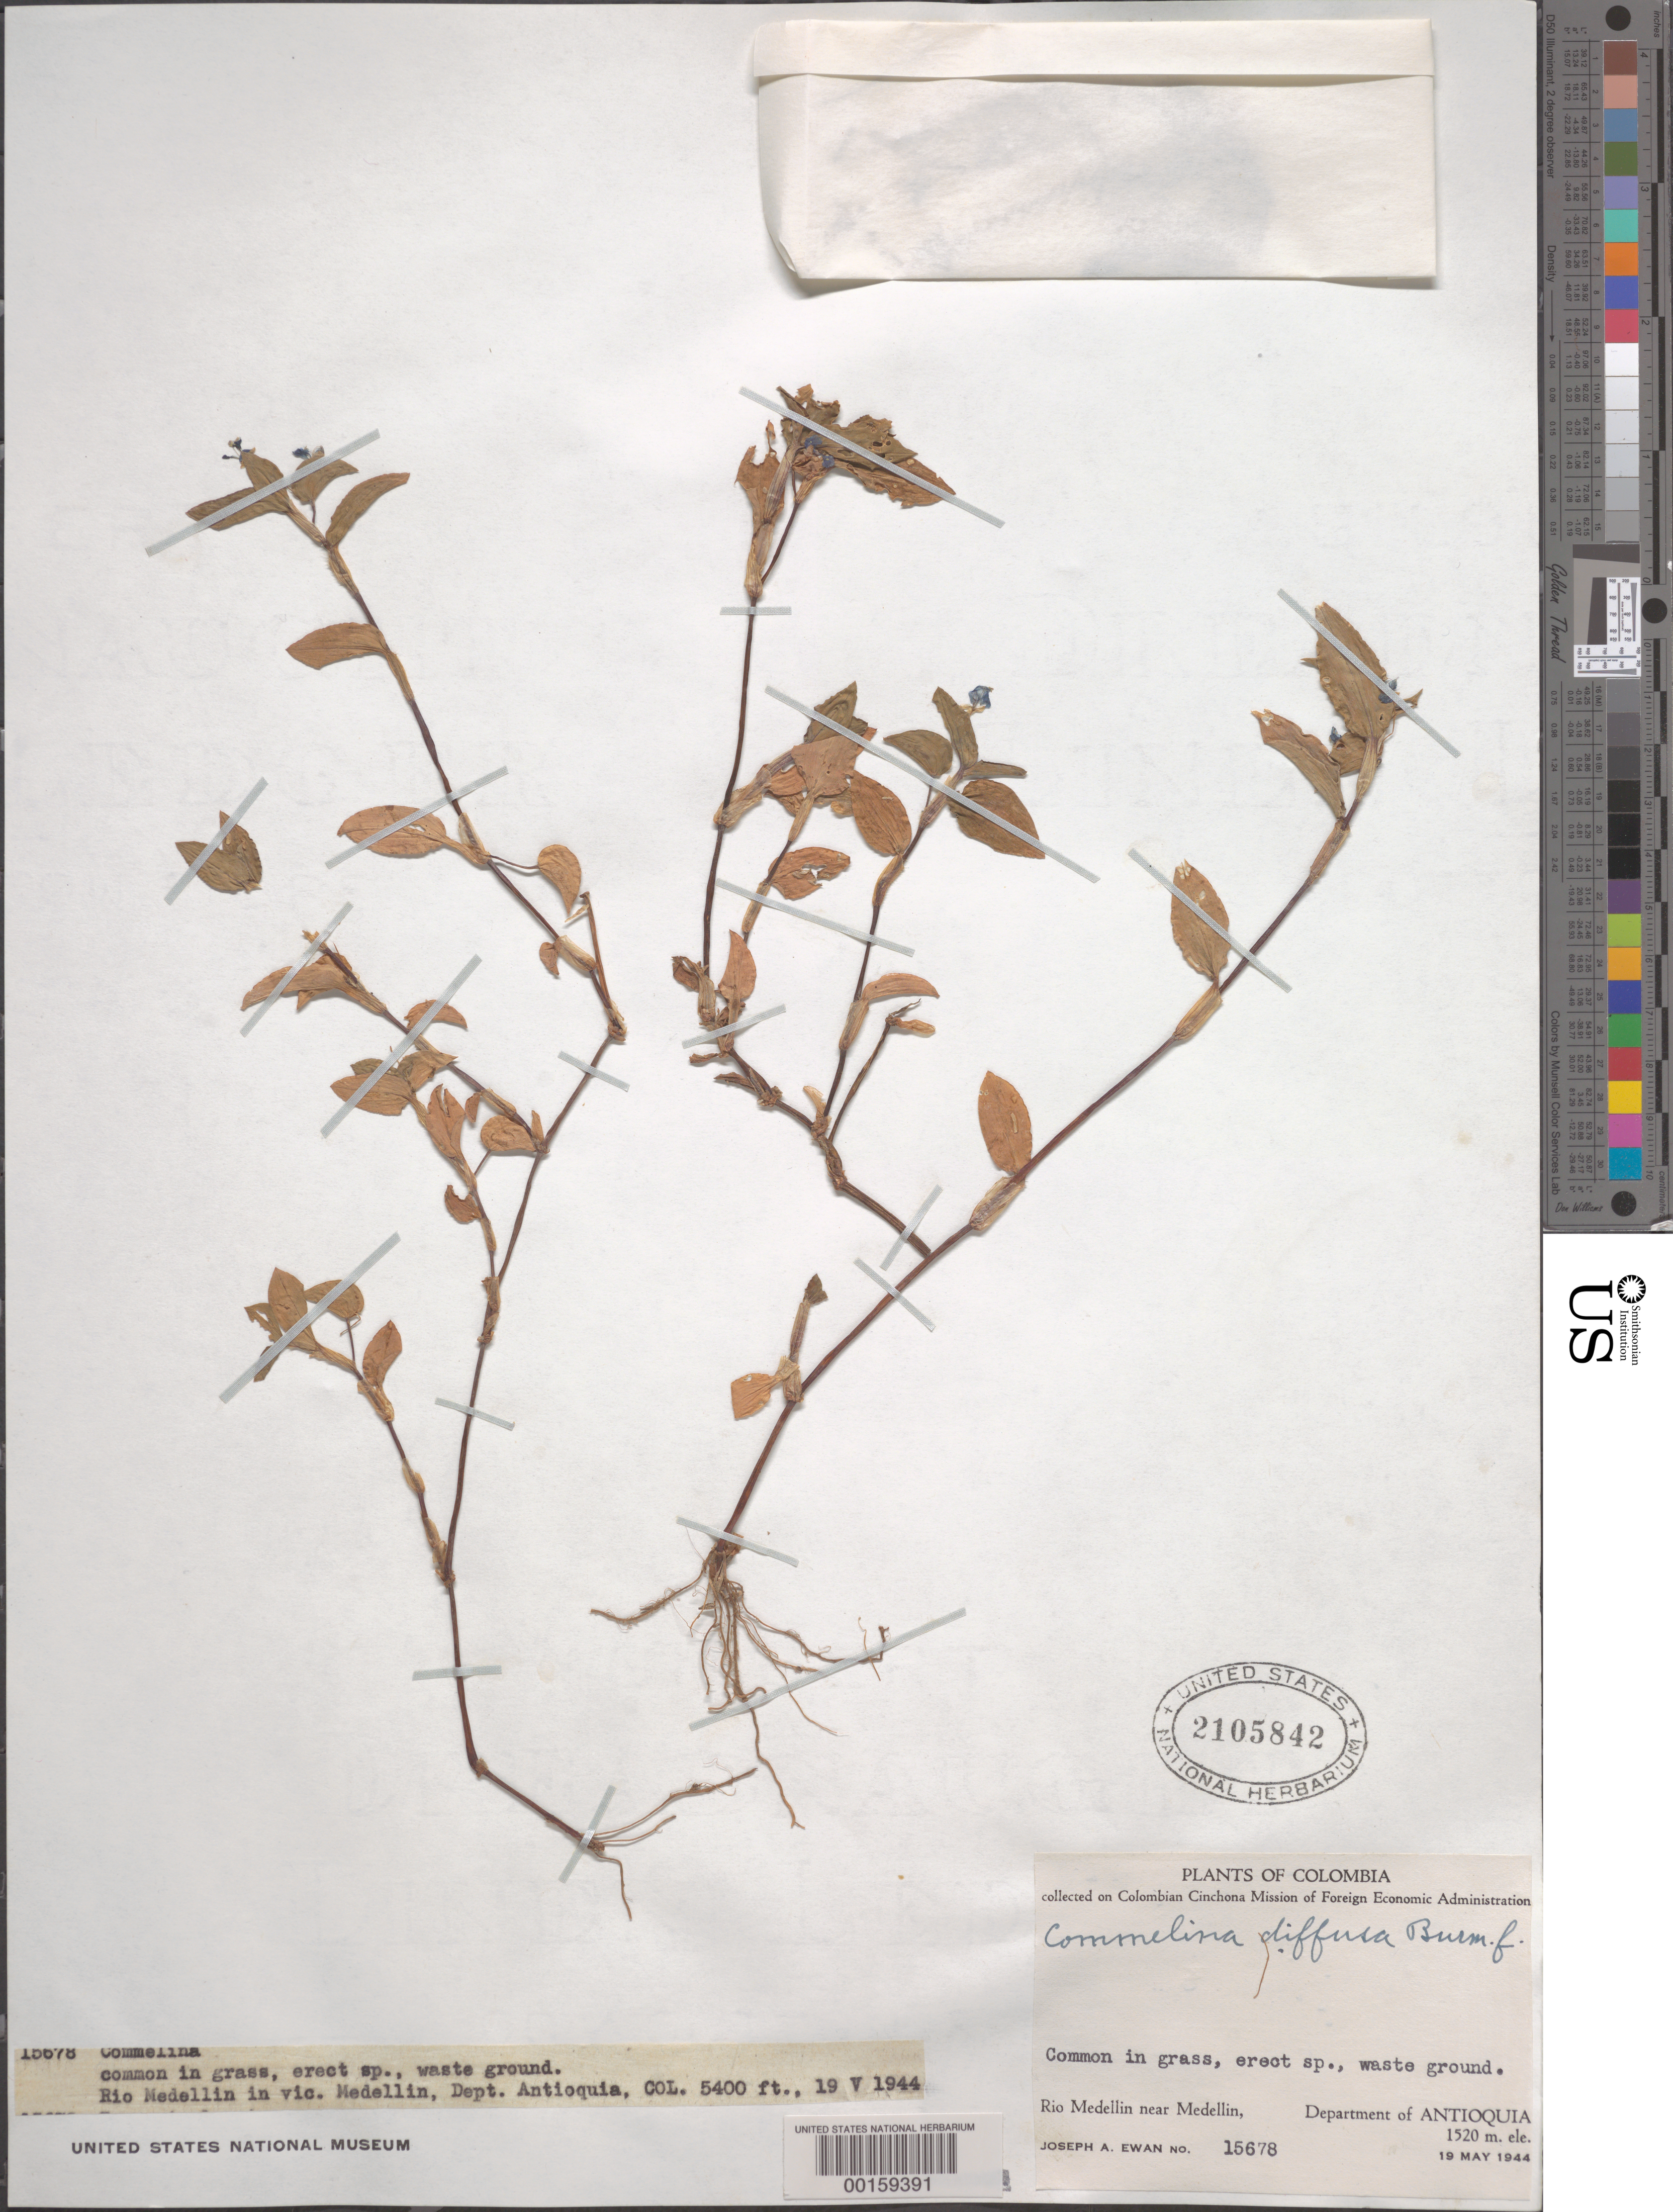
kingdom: Plantae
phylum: Tracheophyta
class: Liliopsida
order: Commelinales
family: Commelinaceae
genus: Commelina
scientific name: Commelina diffusa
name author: Burm. f.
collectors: J. A. Ewan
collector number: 15678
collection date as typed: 19 May 1944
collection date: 1944-05-19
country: Colombia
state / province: Antioquia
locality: Rio Medellin near Medellin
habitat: Waste ground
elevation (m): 1520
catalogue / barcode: US 2105842